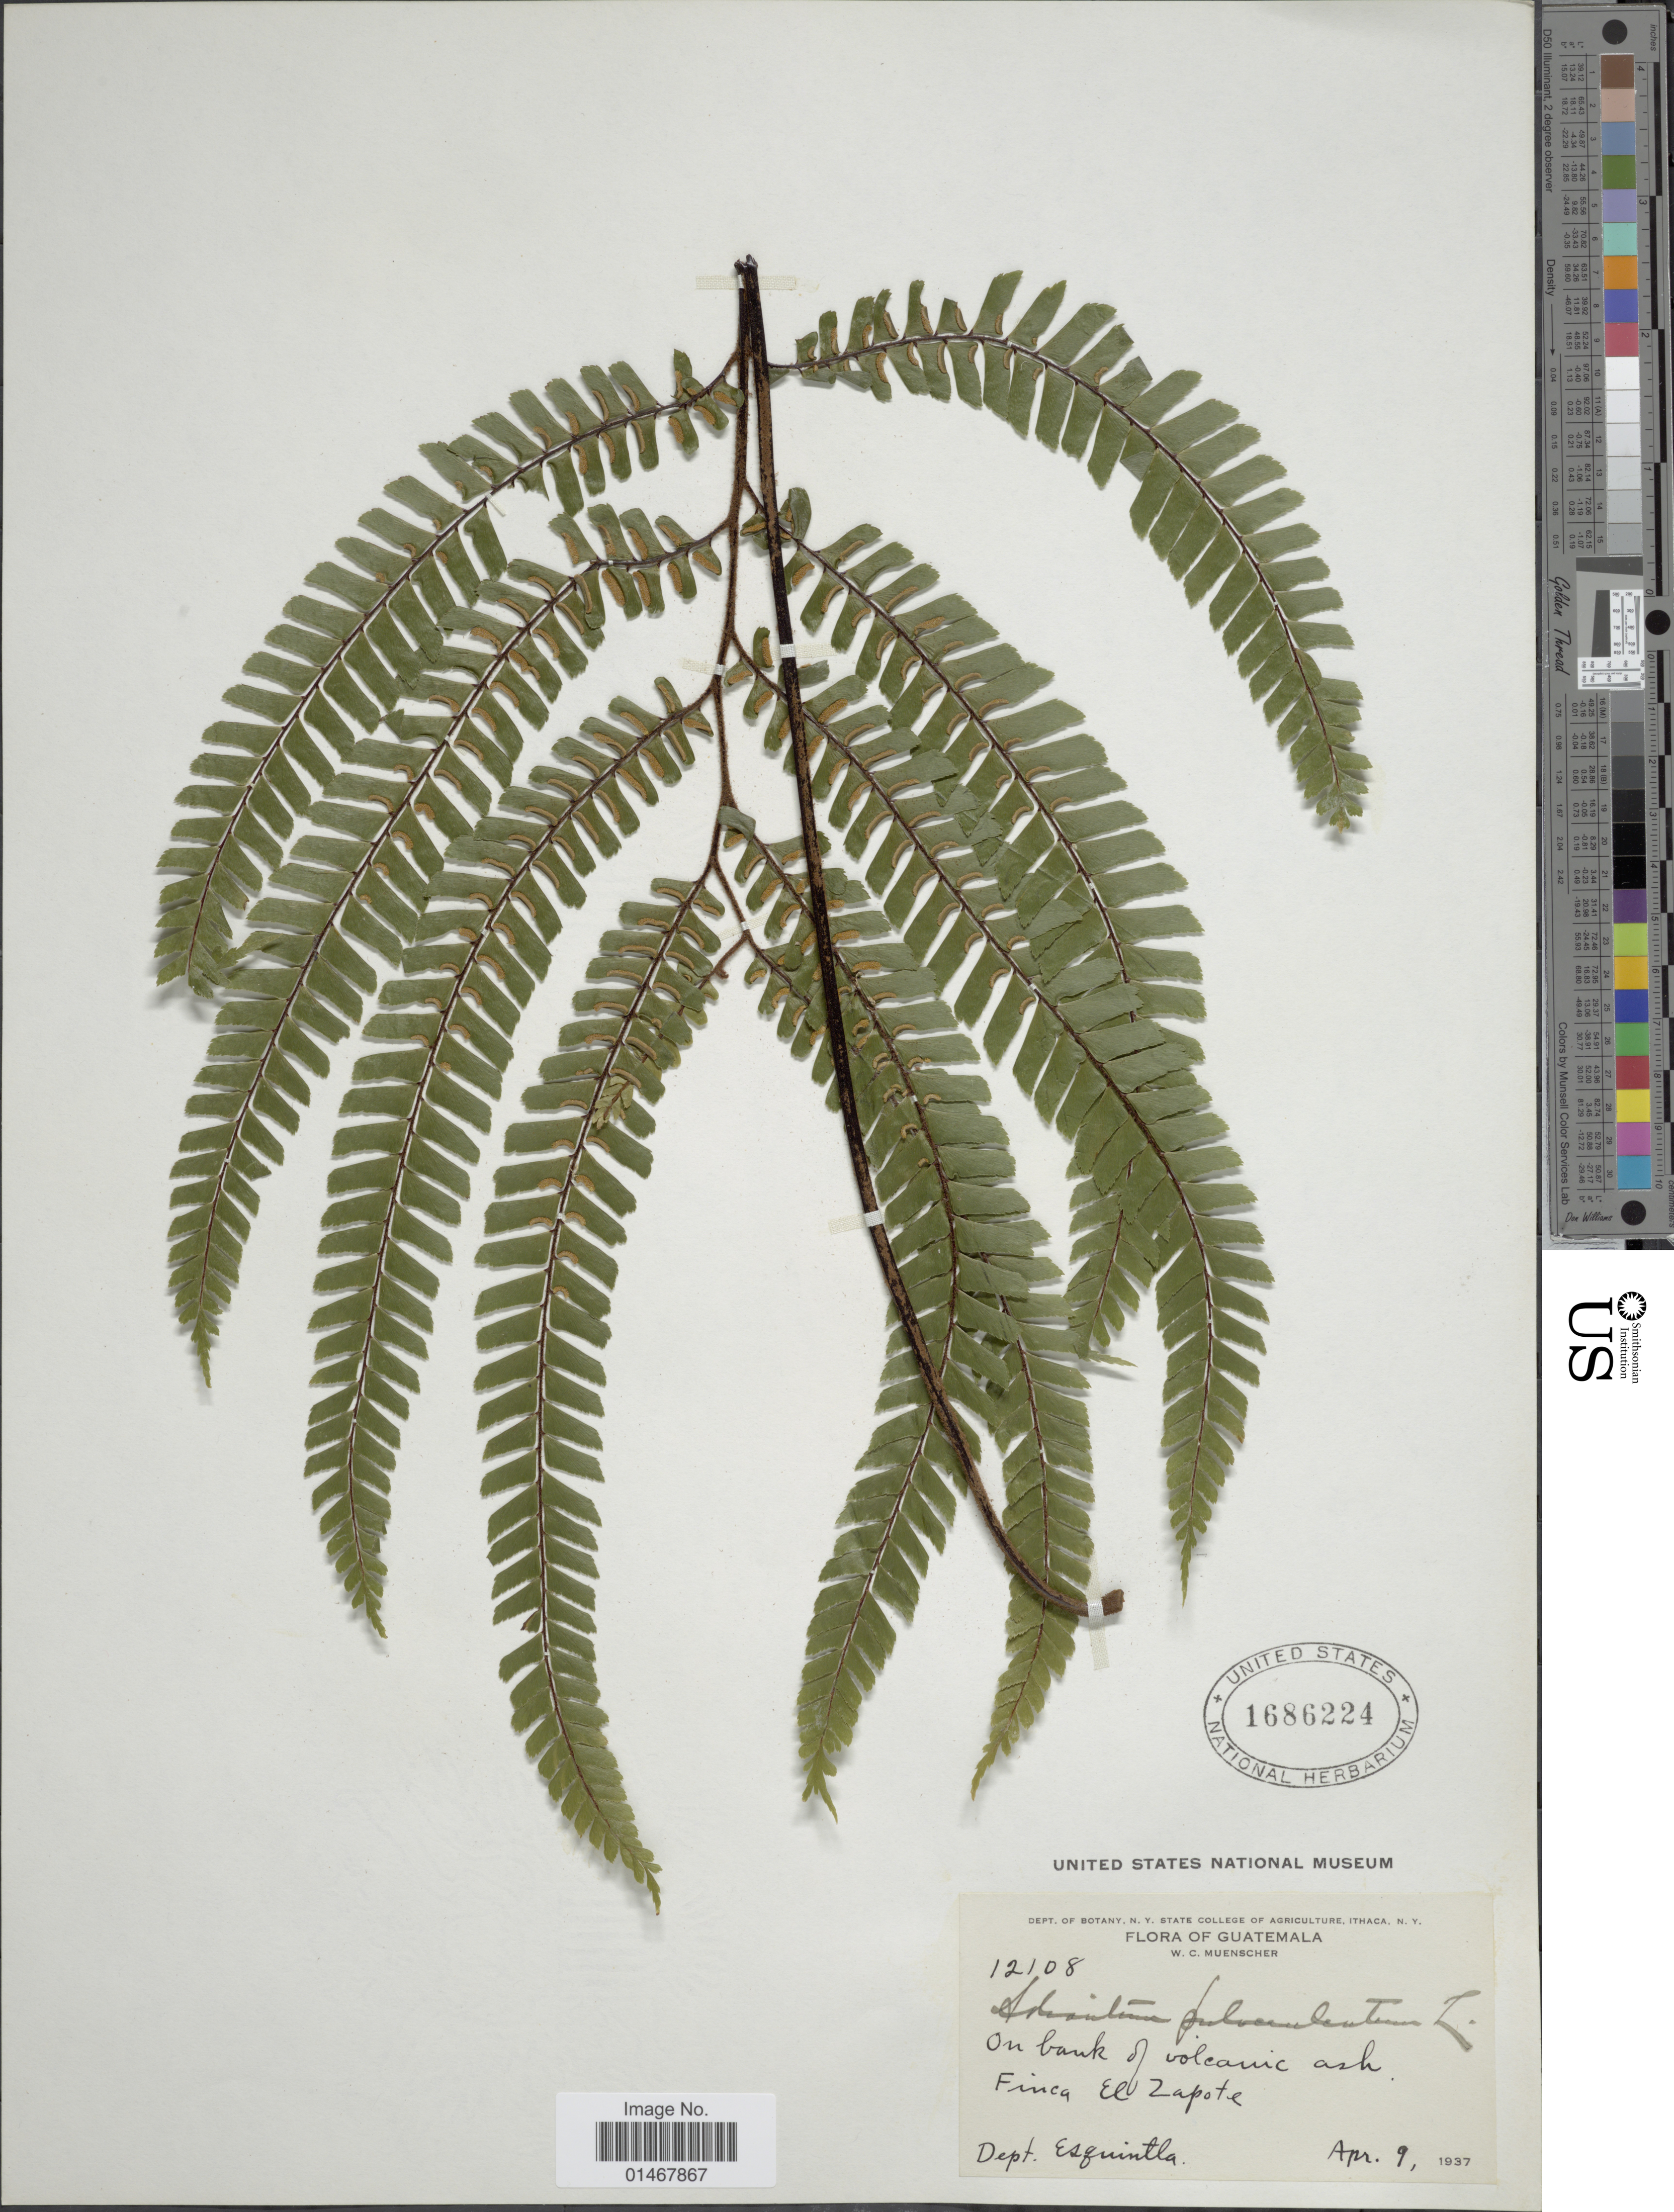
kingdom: Plantae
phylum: Tracheophyta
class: Polypodiopsida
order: Polypodiales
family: Pteridaceae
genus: Adiantum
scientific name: Adiantum pulverulentum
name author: L.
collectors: W. Muenscher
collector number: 12108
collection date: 1937-04-09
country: Guatemala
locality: Finca El Zapote, Dept. Esquintla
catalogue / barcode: US 1686224